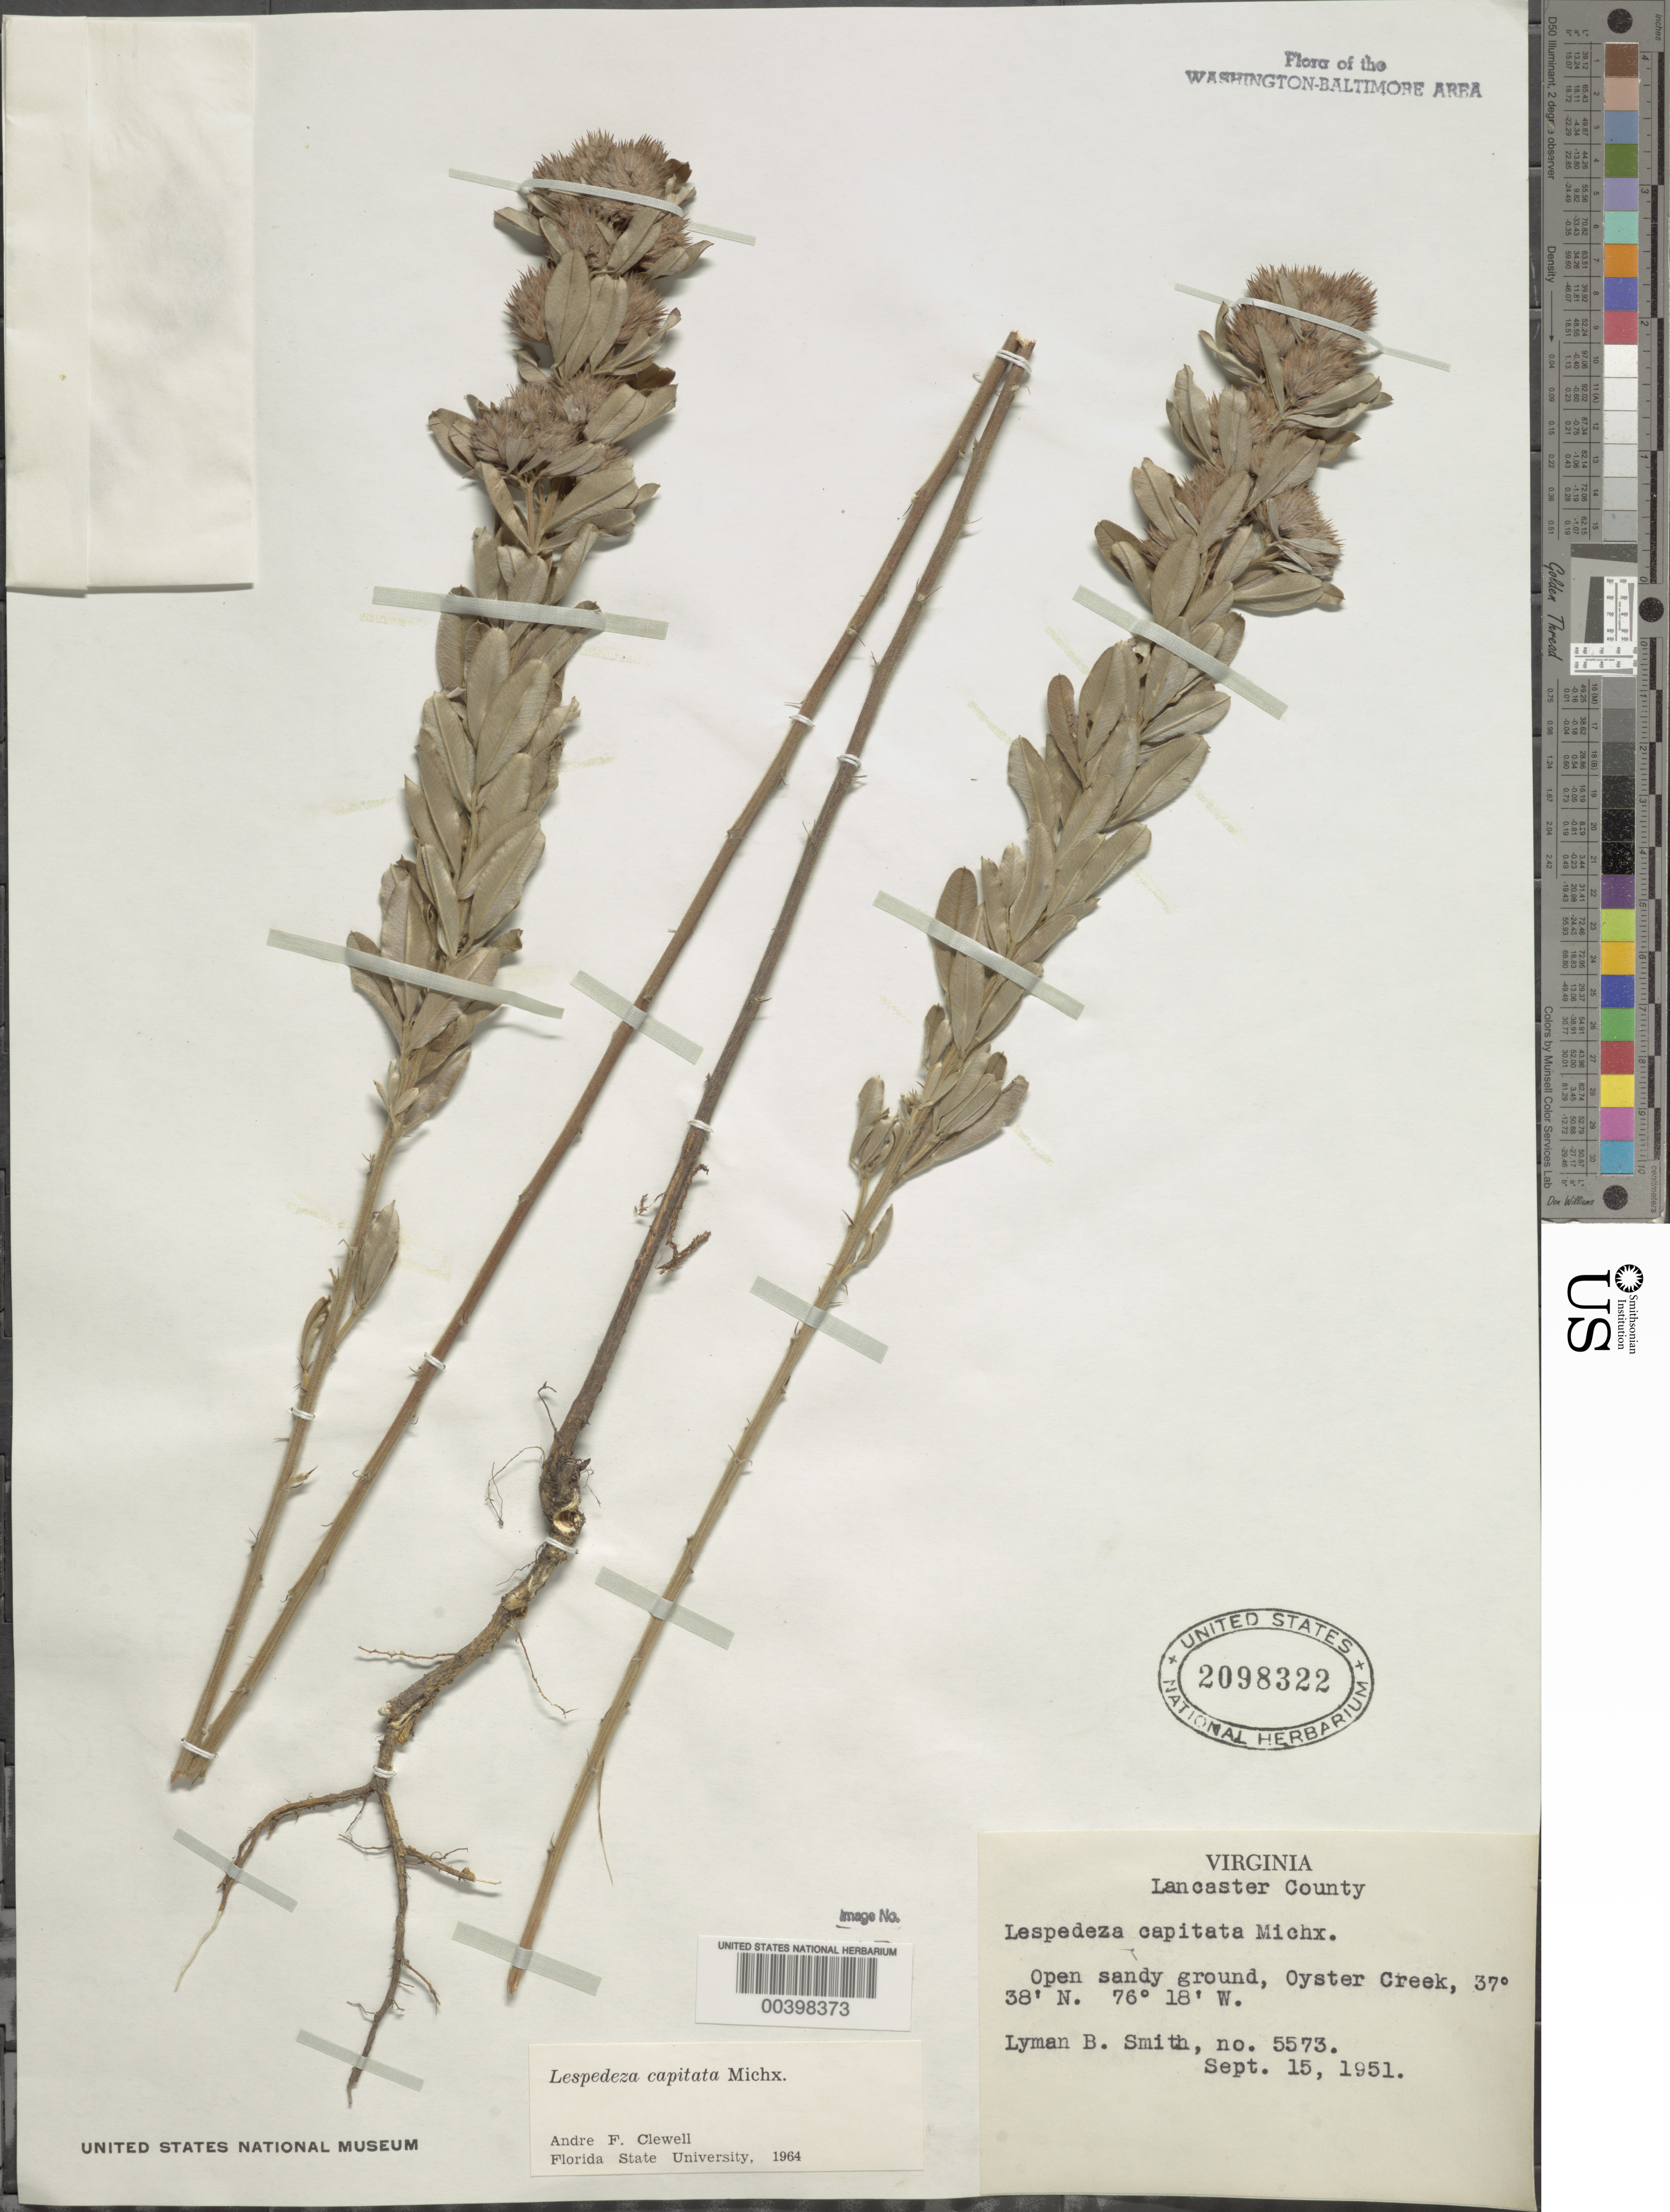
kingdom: Plantae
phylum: Tracheophyta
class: Magnoliopsida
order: Fabales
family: Fabaceae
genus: Lespedeza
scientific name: Lespedeza capitata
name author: Michx.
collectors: L. Smith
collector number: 5573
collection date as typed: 15 Sep 1951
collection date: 1951-09-15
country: United States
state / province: Virginia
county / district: Lancaster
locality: Oyster Creek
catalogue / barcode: US 2098322